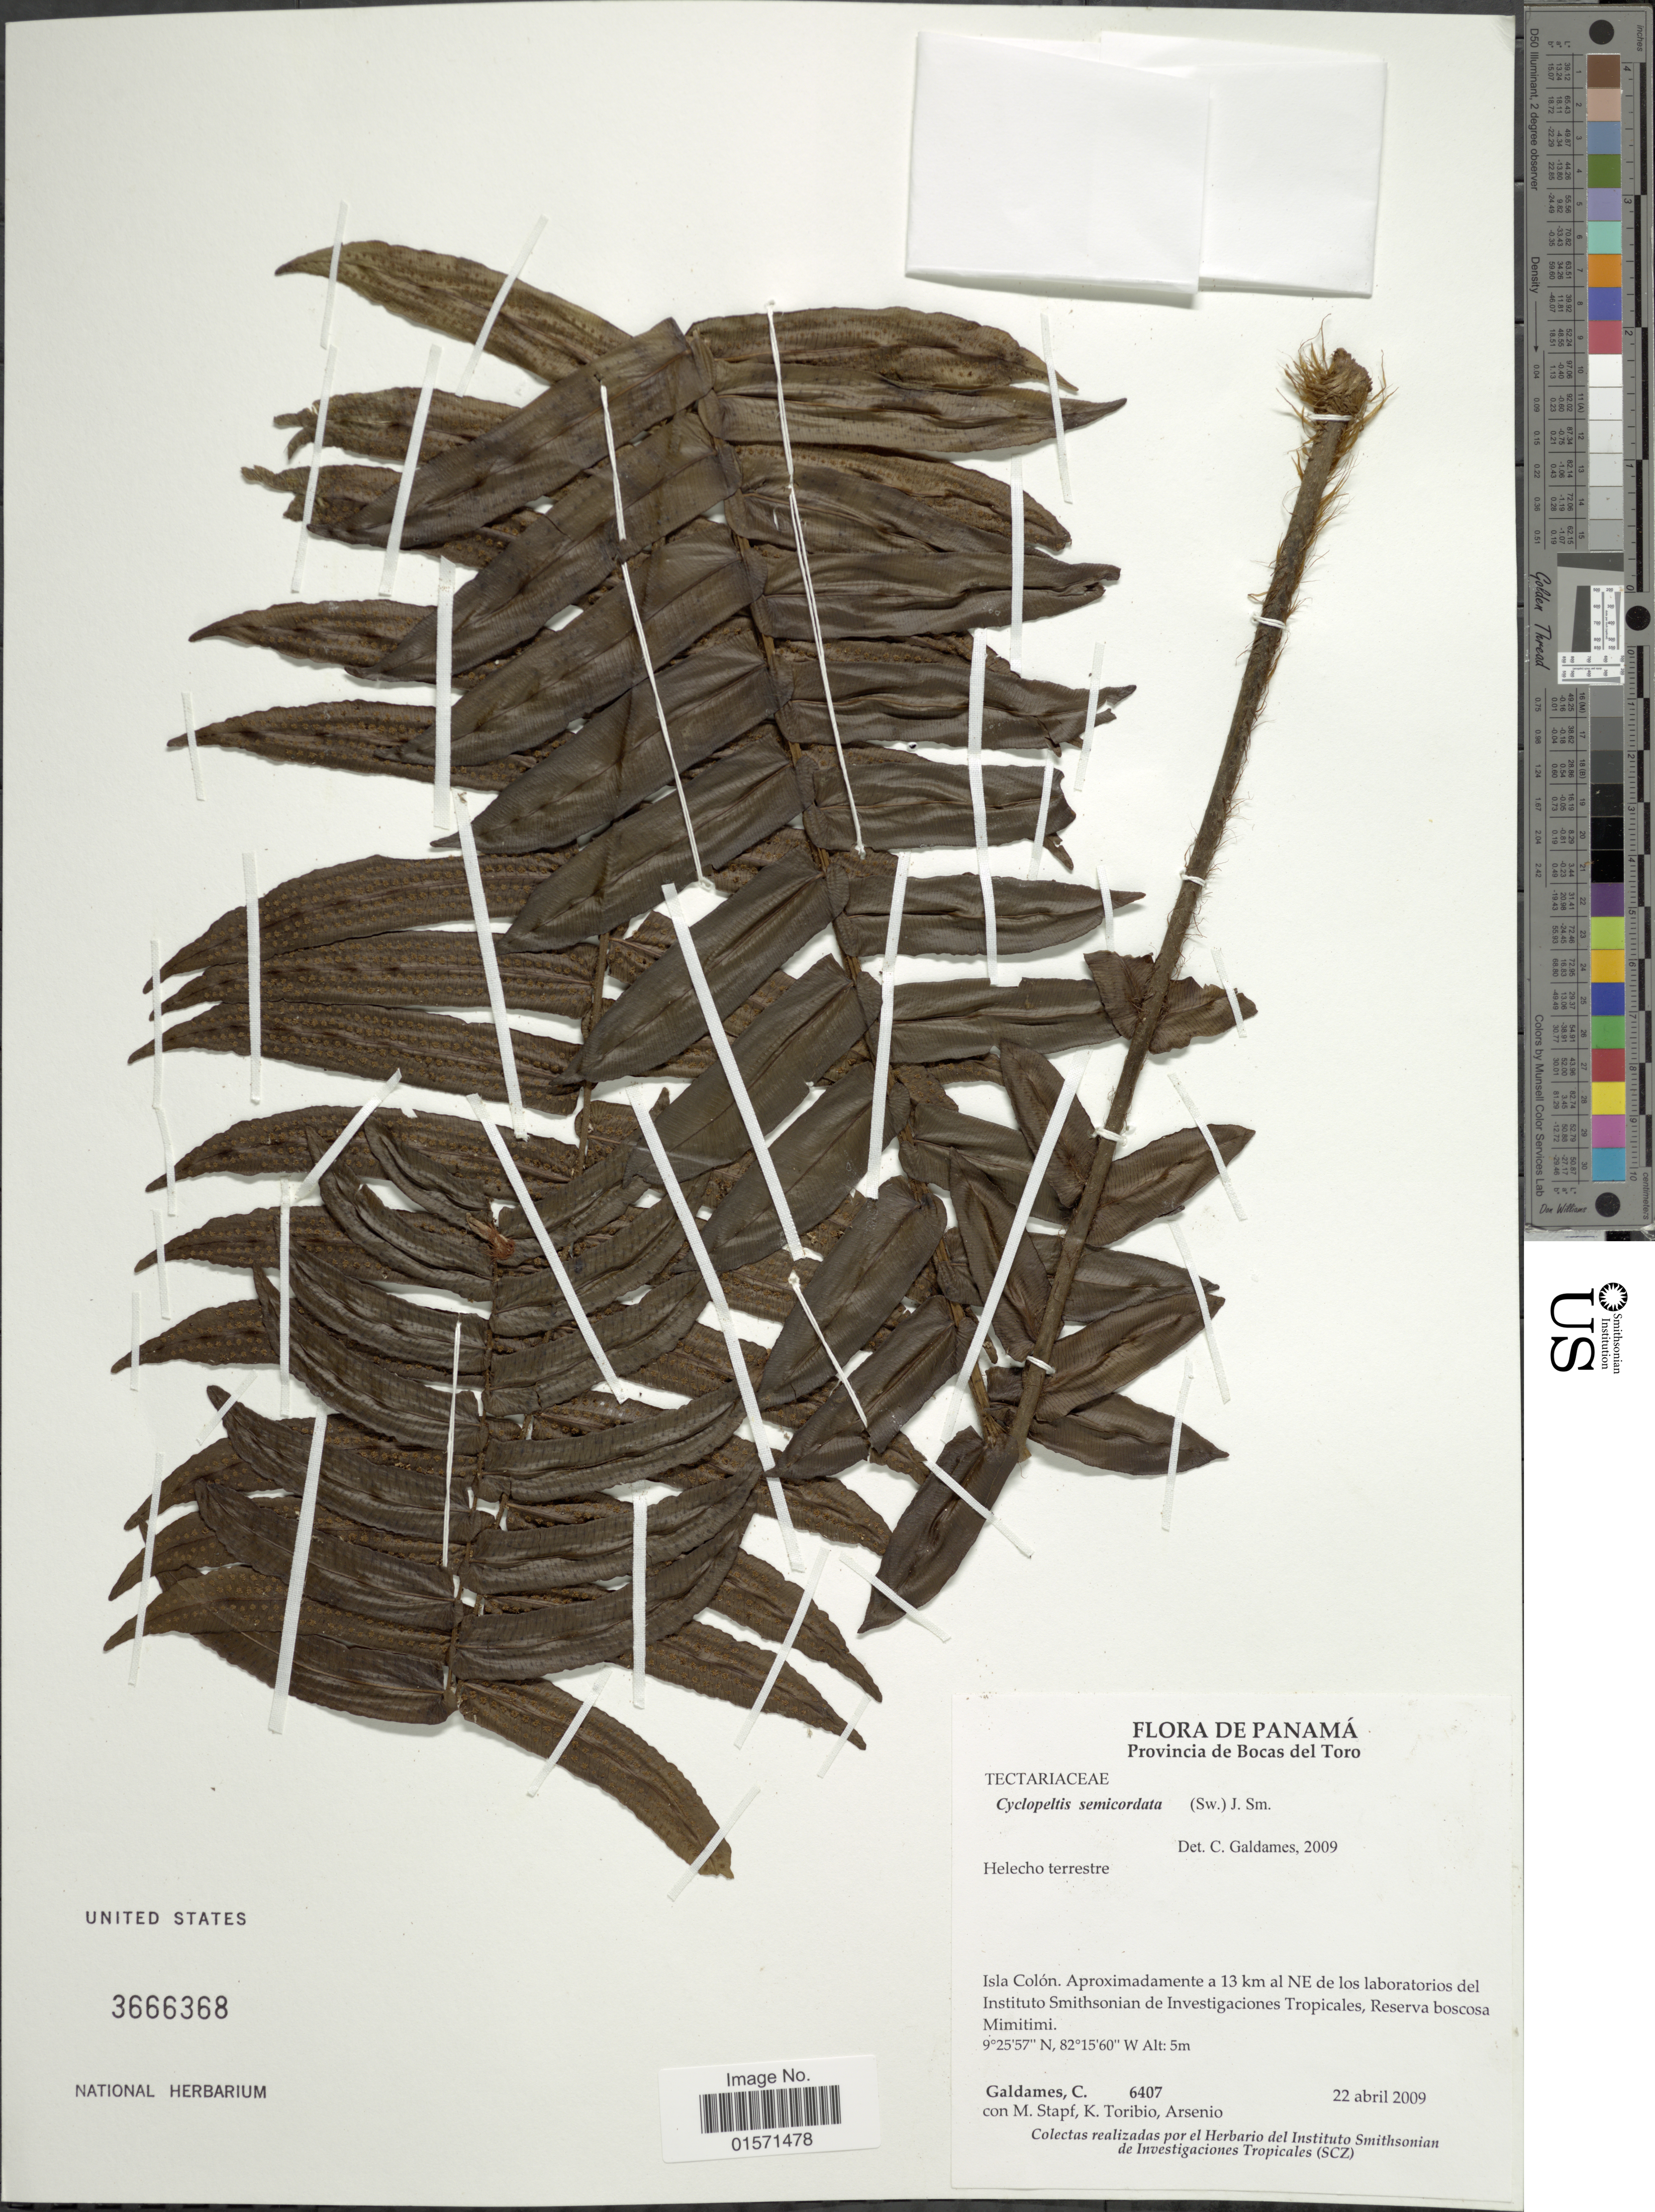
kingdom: Plantae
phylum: Tracheophyta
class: Polypodiopsida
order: Polypodiales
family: Lomariopsidaceae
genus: Cyclopeltis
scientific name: Cyclopeltis semicordata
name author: (Sw.) J. Sm.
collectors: C. Galdames, M. Stapf, K. Toribio & B. Arsènio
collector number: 6407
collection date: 2009-04-22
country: Panama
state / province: Bocas del Toro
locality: Helecho terreste. Isla Colon. Aproximadamente a 13 km al NE de de los Laboratorios del Instituto Smithsoknian de Investigaciones Tropicales, Reserva boscosa Mimitimi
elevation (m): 5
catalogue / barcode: US 3666368